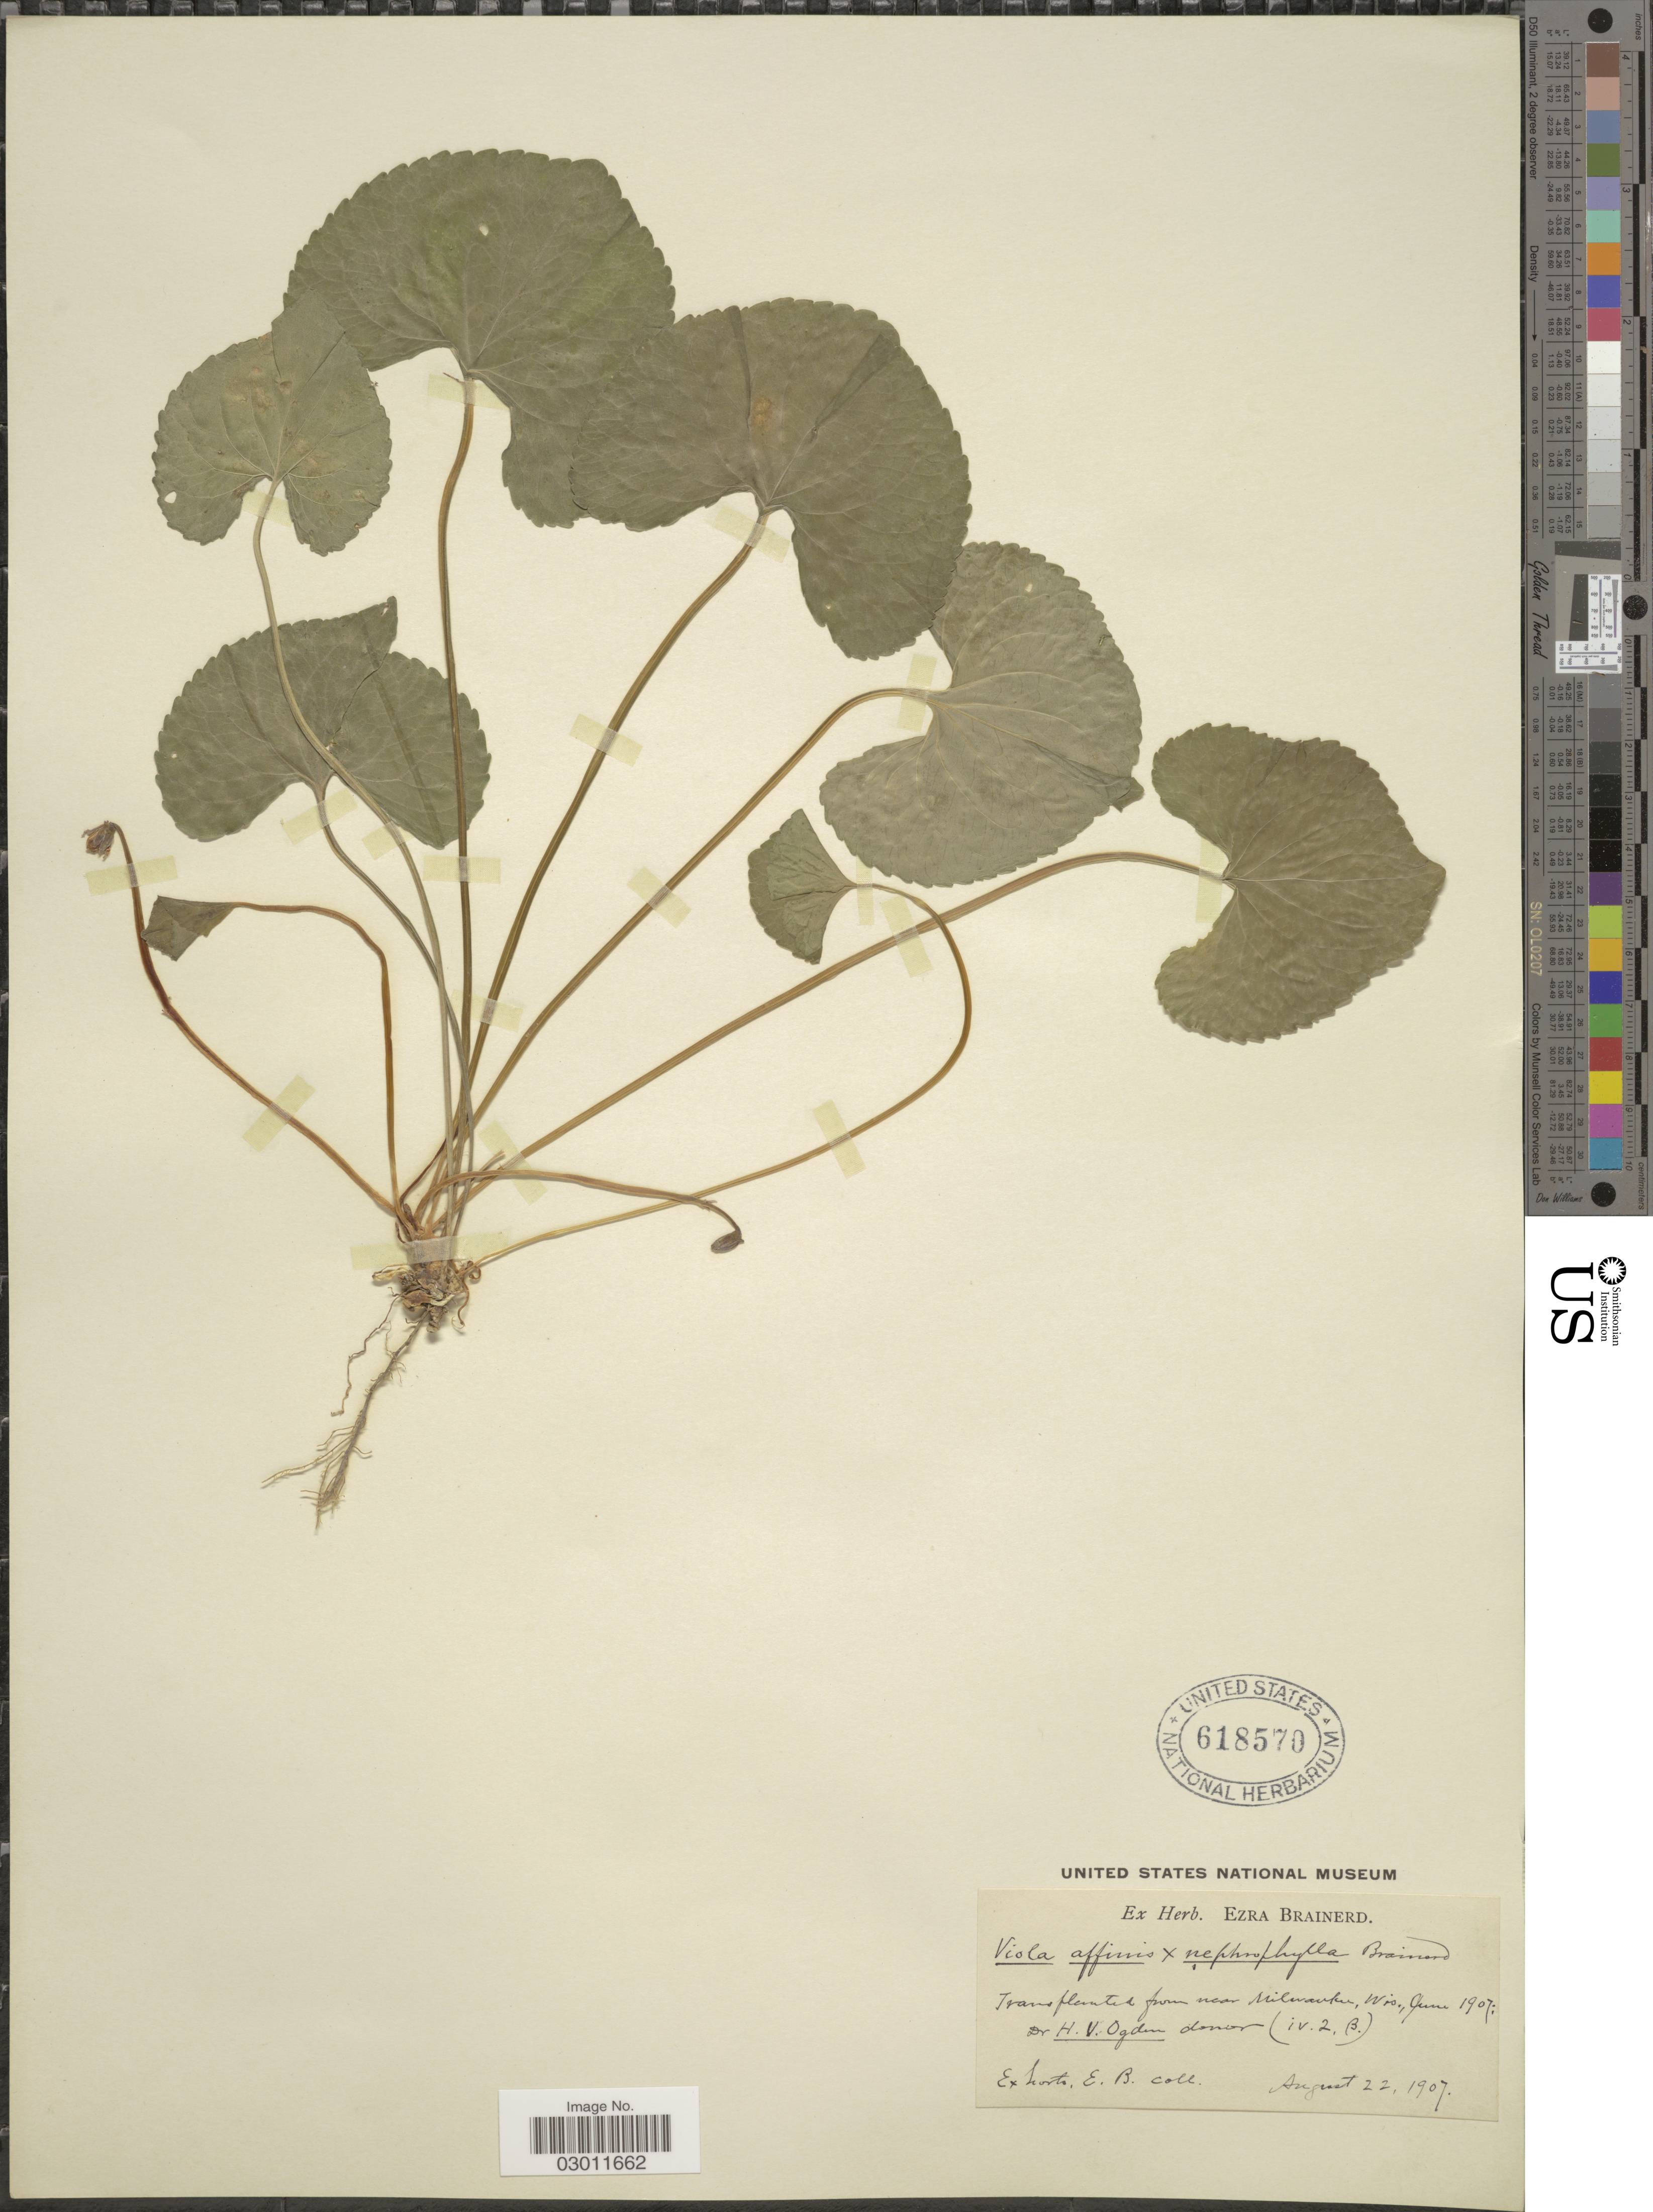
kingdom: Plantae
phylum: Tracheophyta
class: Magnoliopsida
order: Malpighiales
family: Violaceae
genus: Viola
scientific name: Viola affinis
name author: LeConte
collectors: ex herb. Ezra Brainerd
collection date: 1907-08-22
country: United States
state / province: Wisconsin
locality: near Milwaukee, Wis.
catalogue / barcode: US 618570